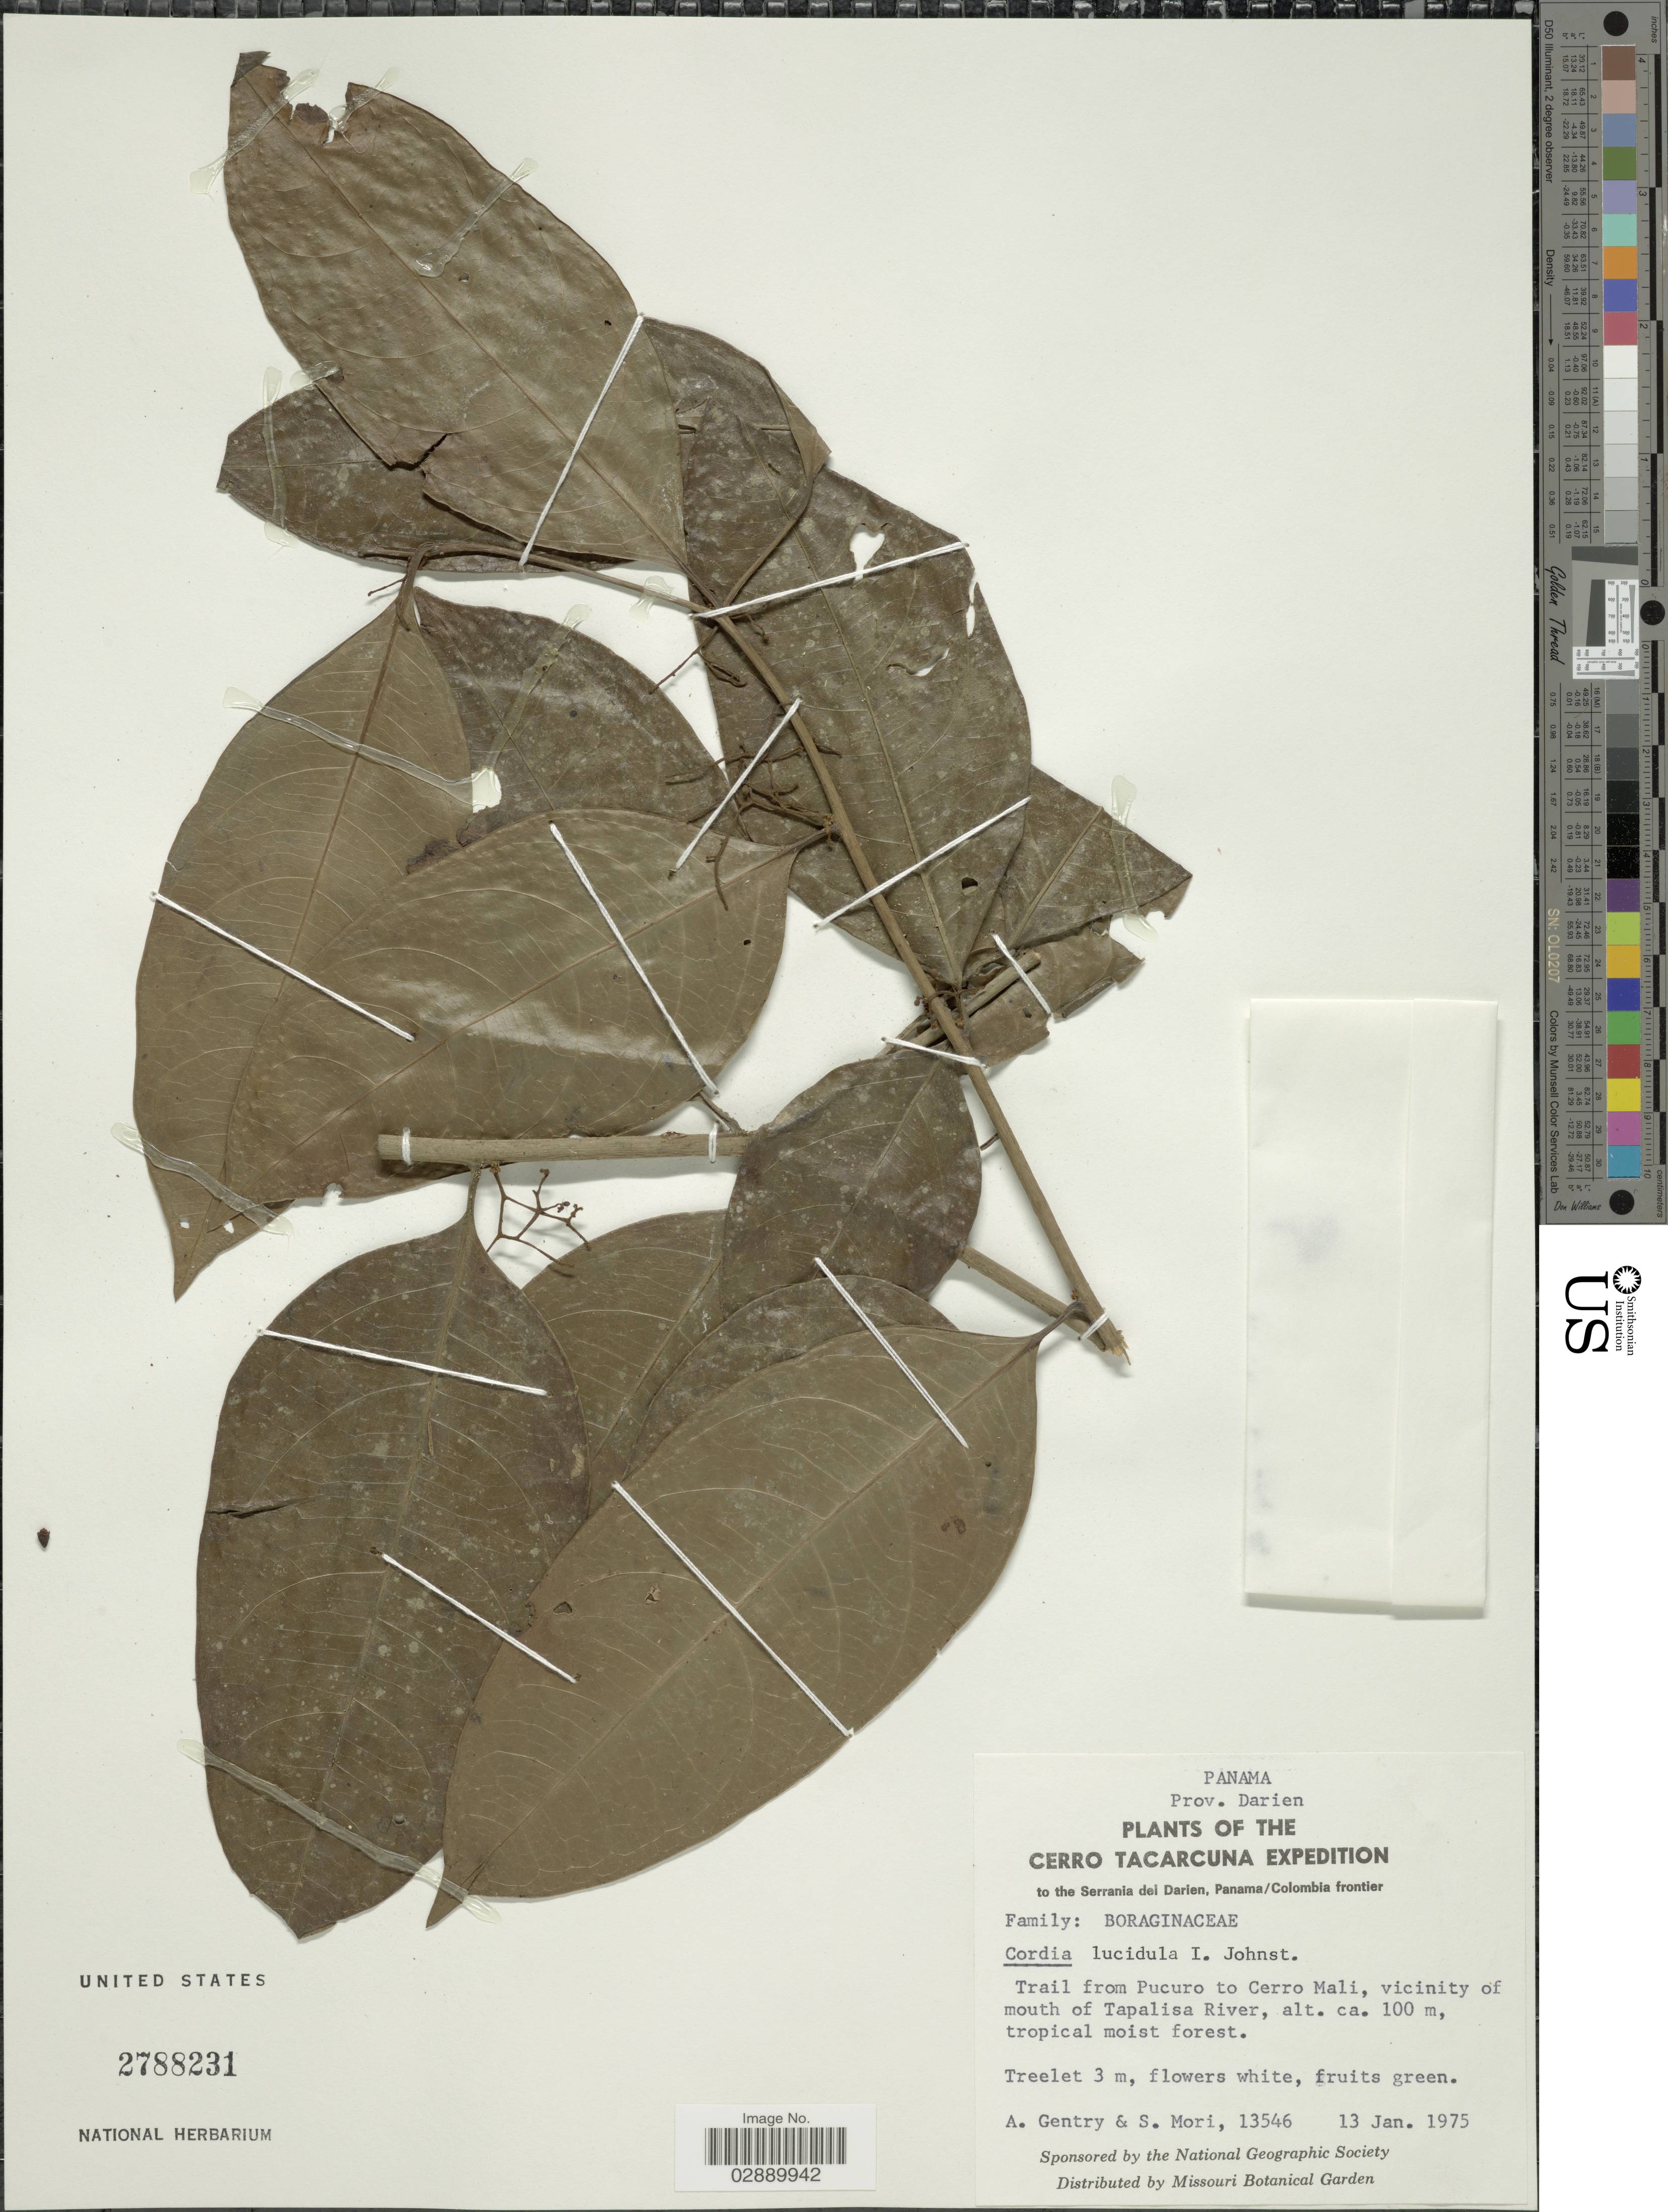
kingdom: Plantae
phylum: Tracheophyta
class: Magnoliopsida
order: Boraginales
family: Cordiaceae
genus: Cordia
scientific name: Cordia lucidula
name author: I.M. Johnst.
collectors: A. H. Gentry & S. Mori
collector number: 13546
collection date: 1975-01-13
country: Panama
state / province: Darién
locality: Prov. Darien. Cerro Tacarcuna. Trail from Pucuro to Cerro Mali, vicinity of mouth of Tapalisa River.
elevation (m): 100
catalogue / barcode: US 2788231